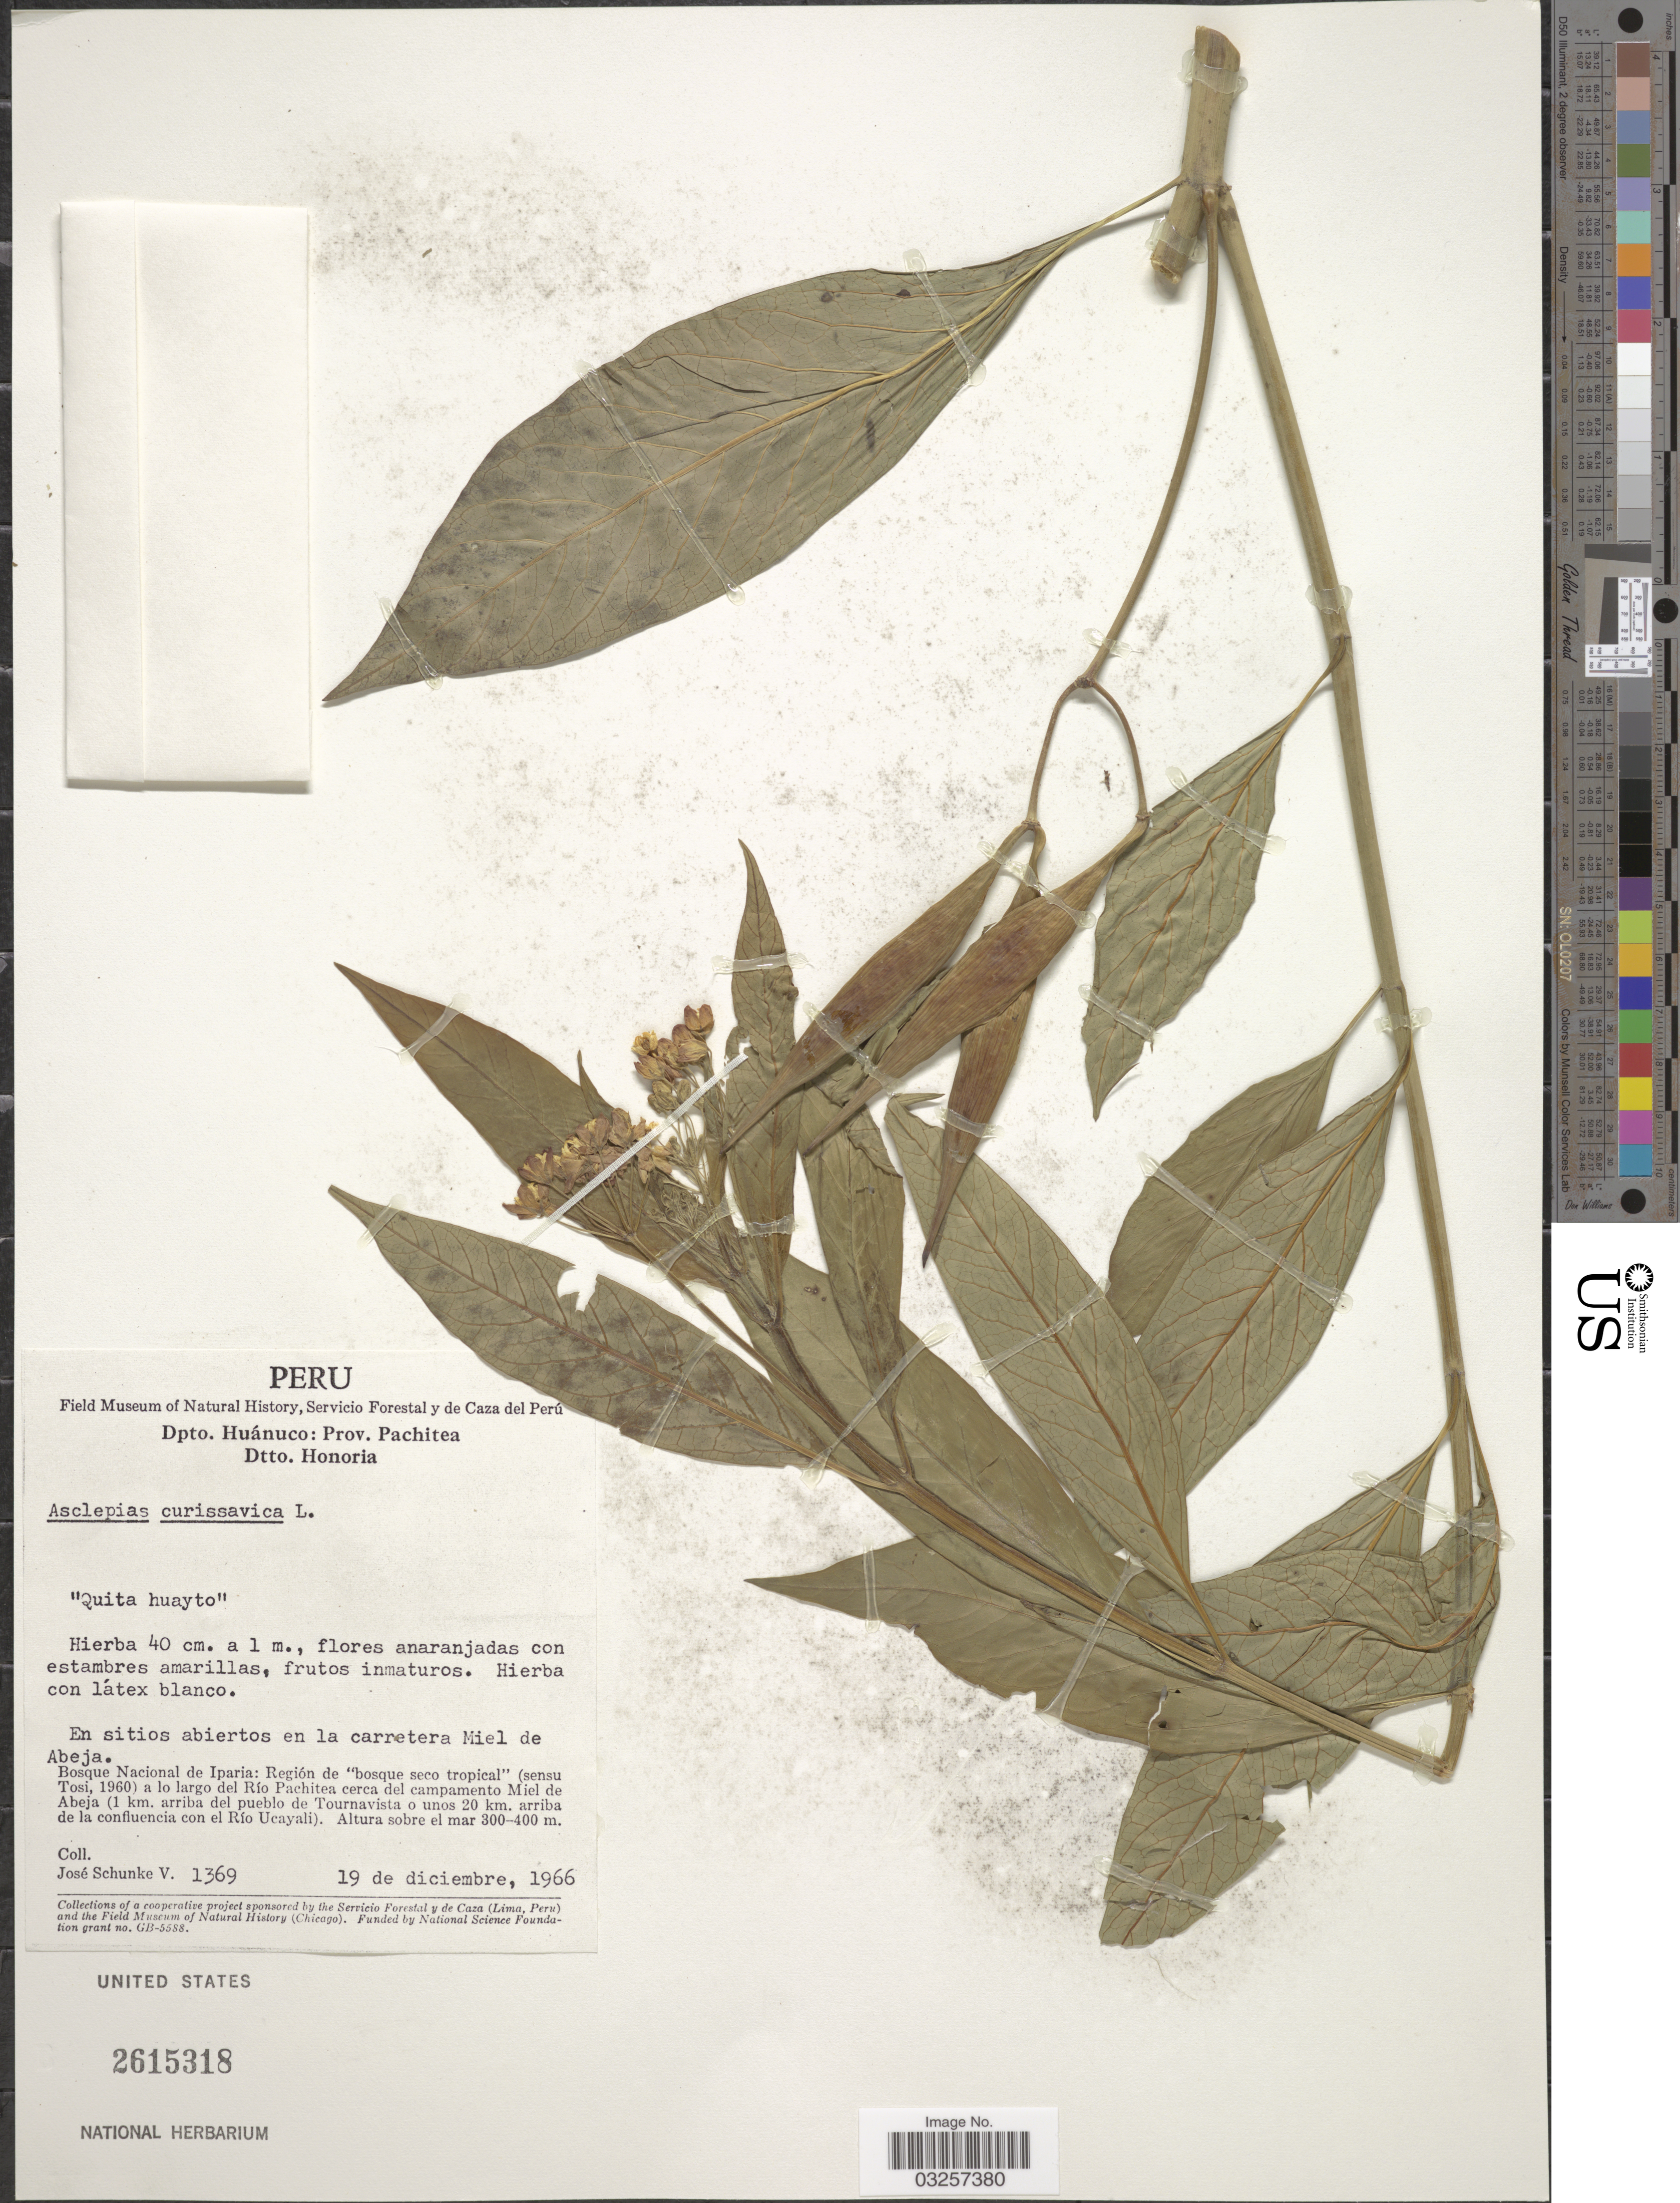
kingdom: Plantae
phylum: Tracheophyta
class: Magnoliopsida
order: Gentianales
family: Apocynaceae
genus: Asclepias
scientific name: Asclepias curassavica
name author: L.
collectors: J. Schunke Vigo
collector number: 1369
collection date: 1966-12-19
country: Peru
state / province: Huánuco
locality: Dpto. Huánuco: Prov. Pachitea. Dtto. Honoria. En sitios abiertos en la carretera Miel de Abeja. Bosque Nacional de Iparia: Región de "bosque seco tropical" (sensu Tosi, 1960) a lo largo del Río Pachitea cerca del campamento Miel de Abeja (1 km. arriba del pueblo de Tournavista o unos 20 km. arriba de la confluencia con el Río Ucayali).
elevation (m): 300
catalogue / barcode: US 2615318